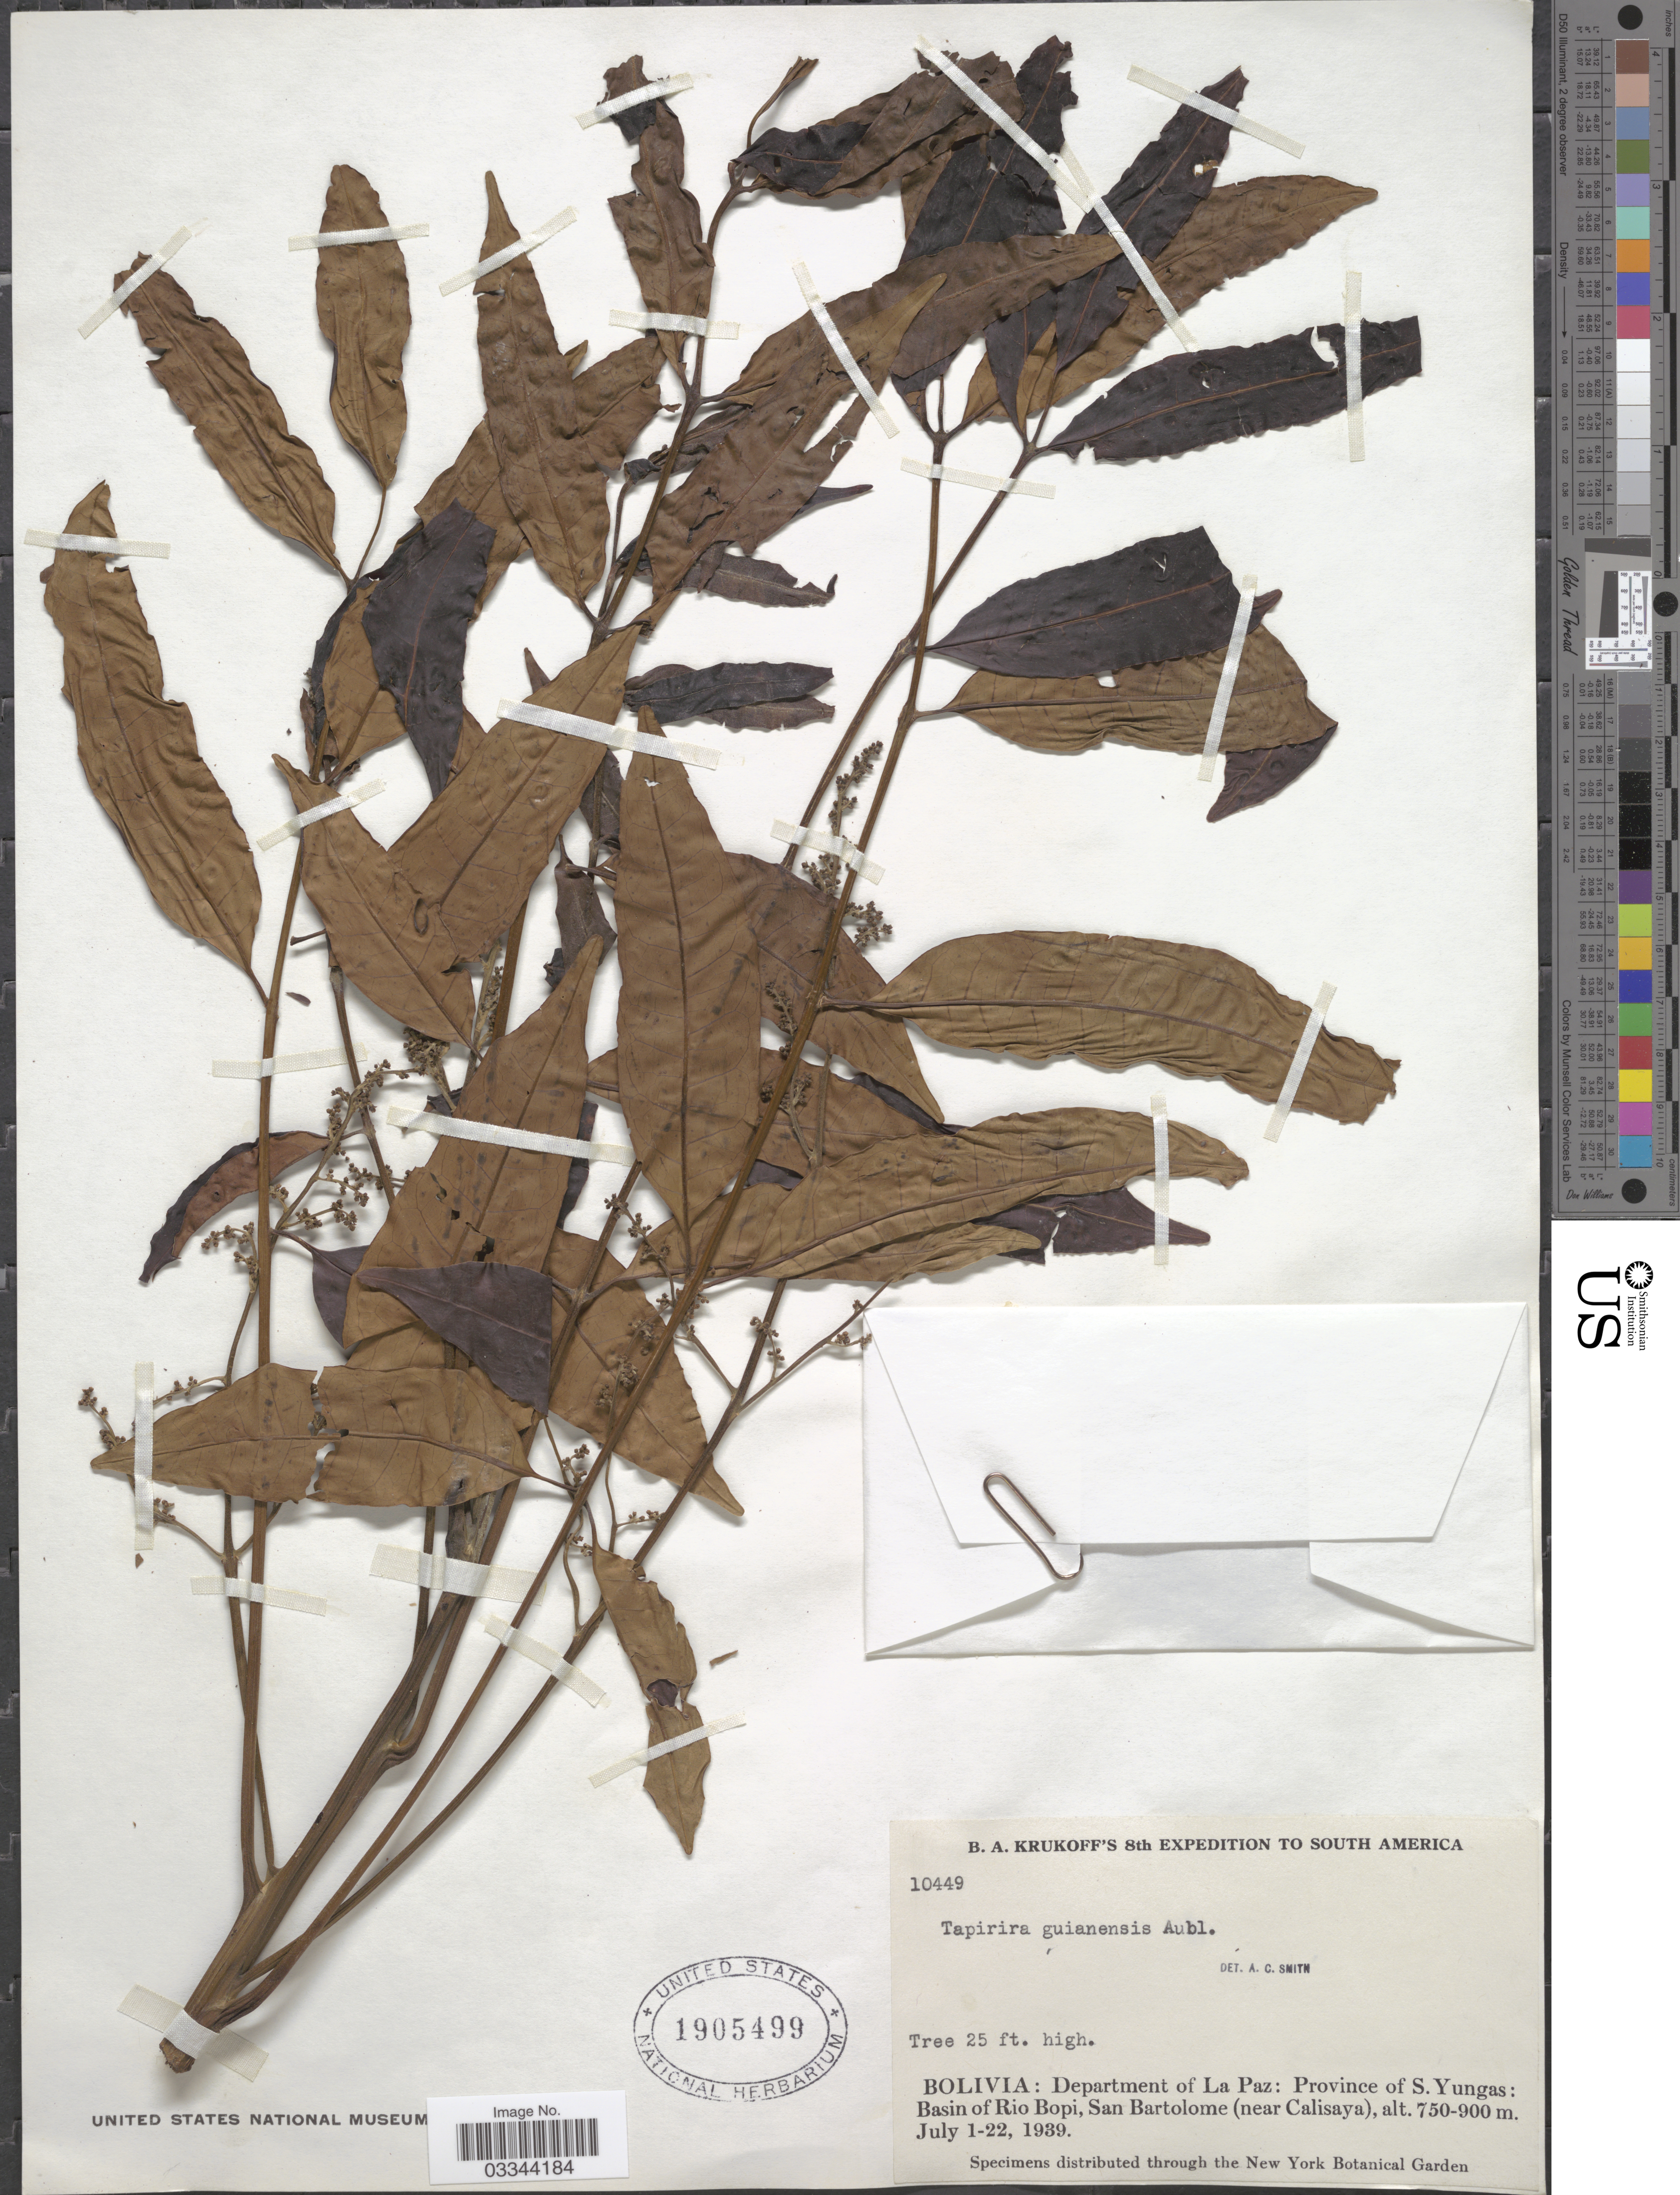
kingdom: Plantae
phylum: Tracheophyta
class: Magnoliopsida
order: Sapindales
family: Anacardiaceae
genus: Tapirira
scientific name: Tapirira guianensis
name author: Aubl.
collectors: B. A. Krukoff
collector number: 10449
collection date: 1939-07-01/1939-07-22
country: Bolivia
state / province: La Paz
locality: Department of La Paz: Province of S. Yungas: Basin of Rio Bopi, San Bartolome (near Calisaya).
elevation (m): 750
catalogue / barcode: US 1905499